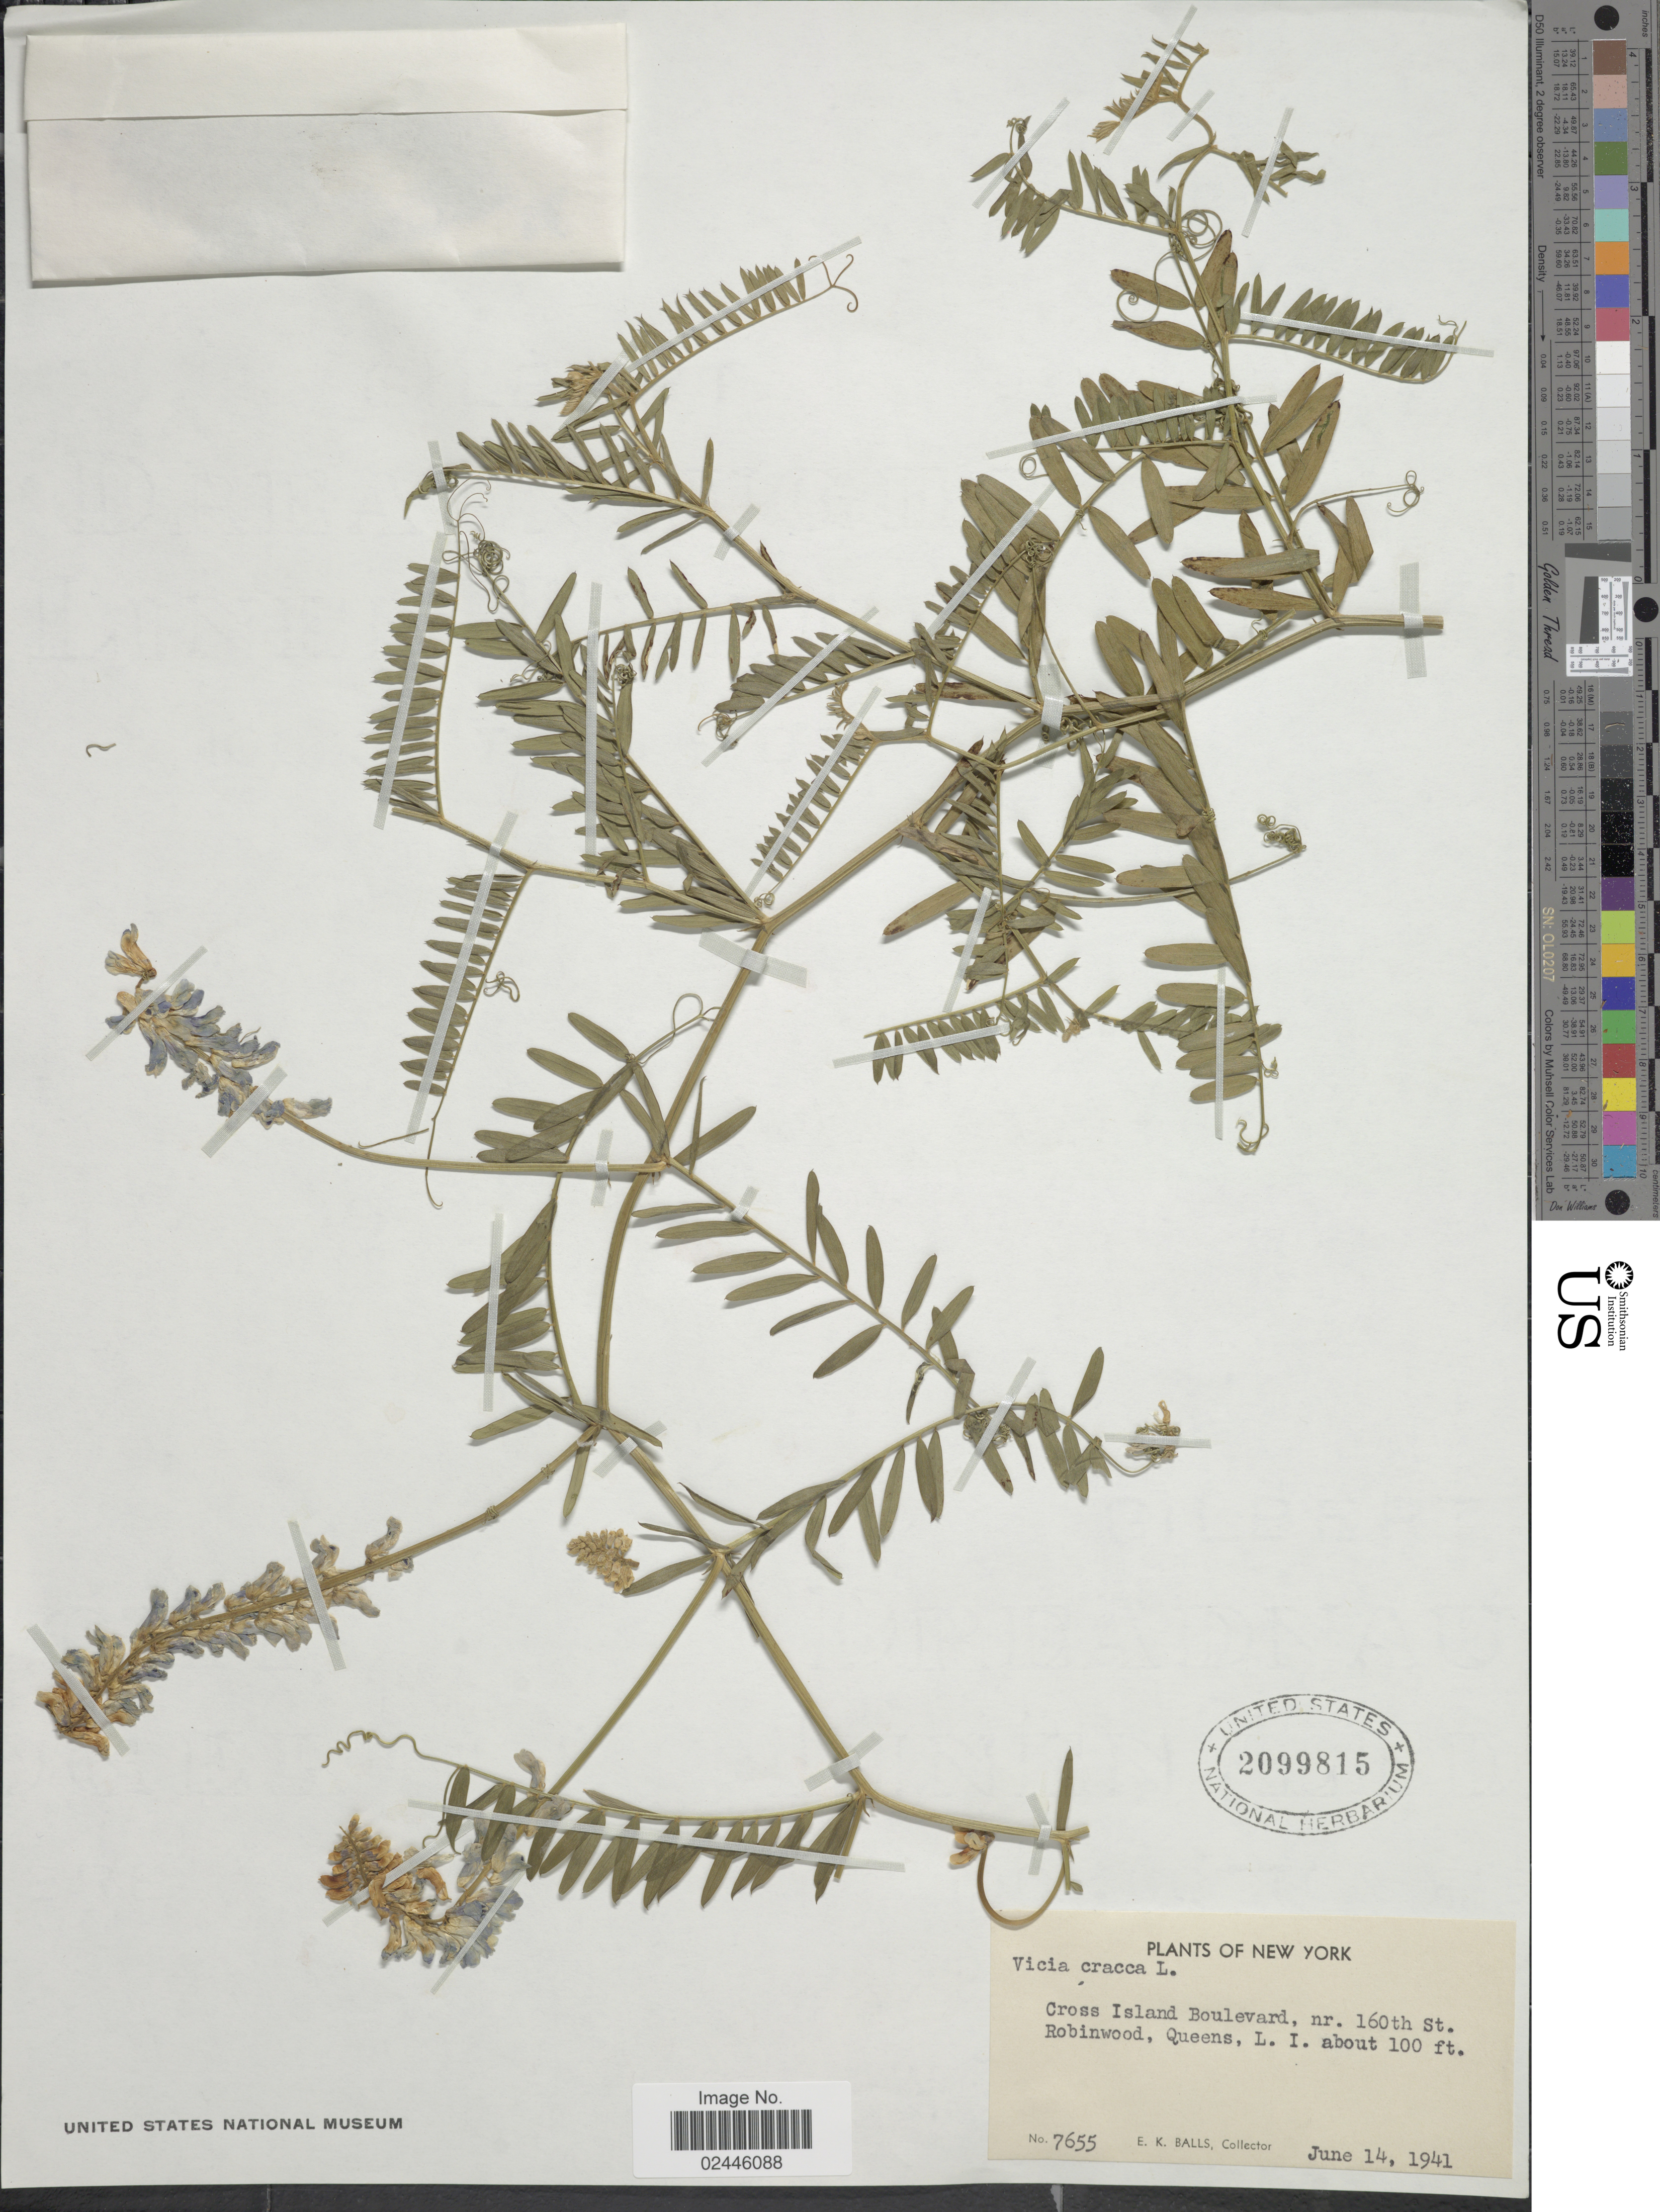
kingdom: Plantae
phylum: Tracheophyta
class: Magnoliopsida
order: Fabales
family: Fabaceae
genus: Vicia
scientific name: Vicia cracca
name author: L.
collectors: E. K. Balls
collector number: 7655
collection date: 1941-06-14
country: United States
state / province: New York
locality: Cross Island Boulevard, nr. 160th St. Robinwood, Queens, L.I.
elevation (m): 30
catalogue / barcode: US 2099815